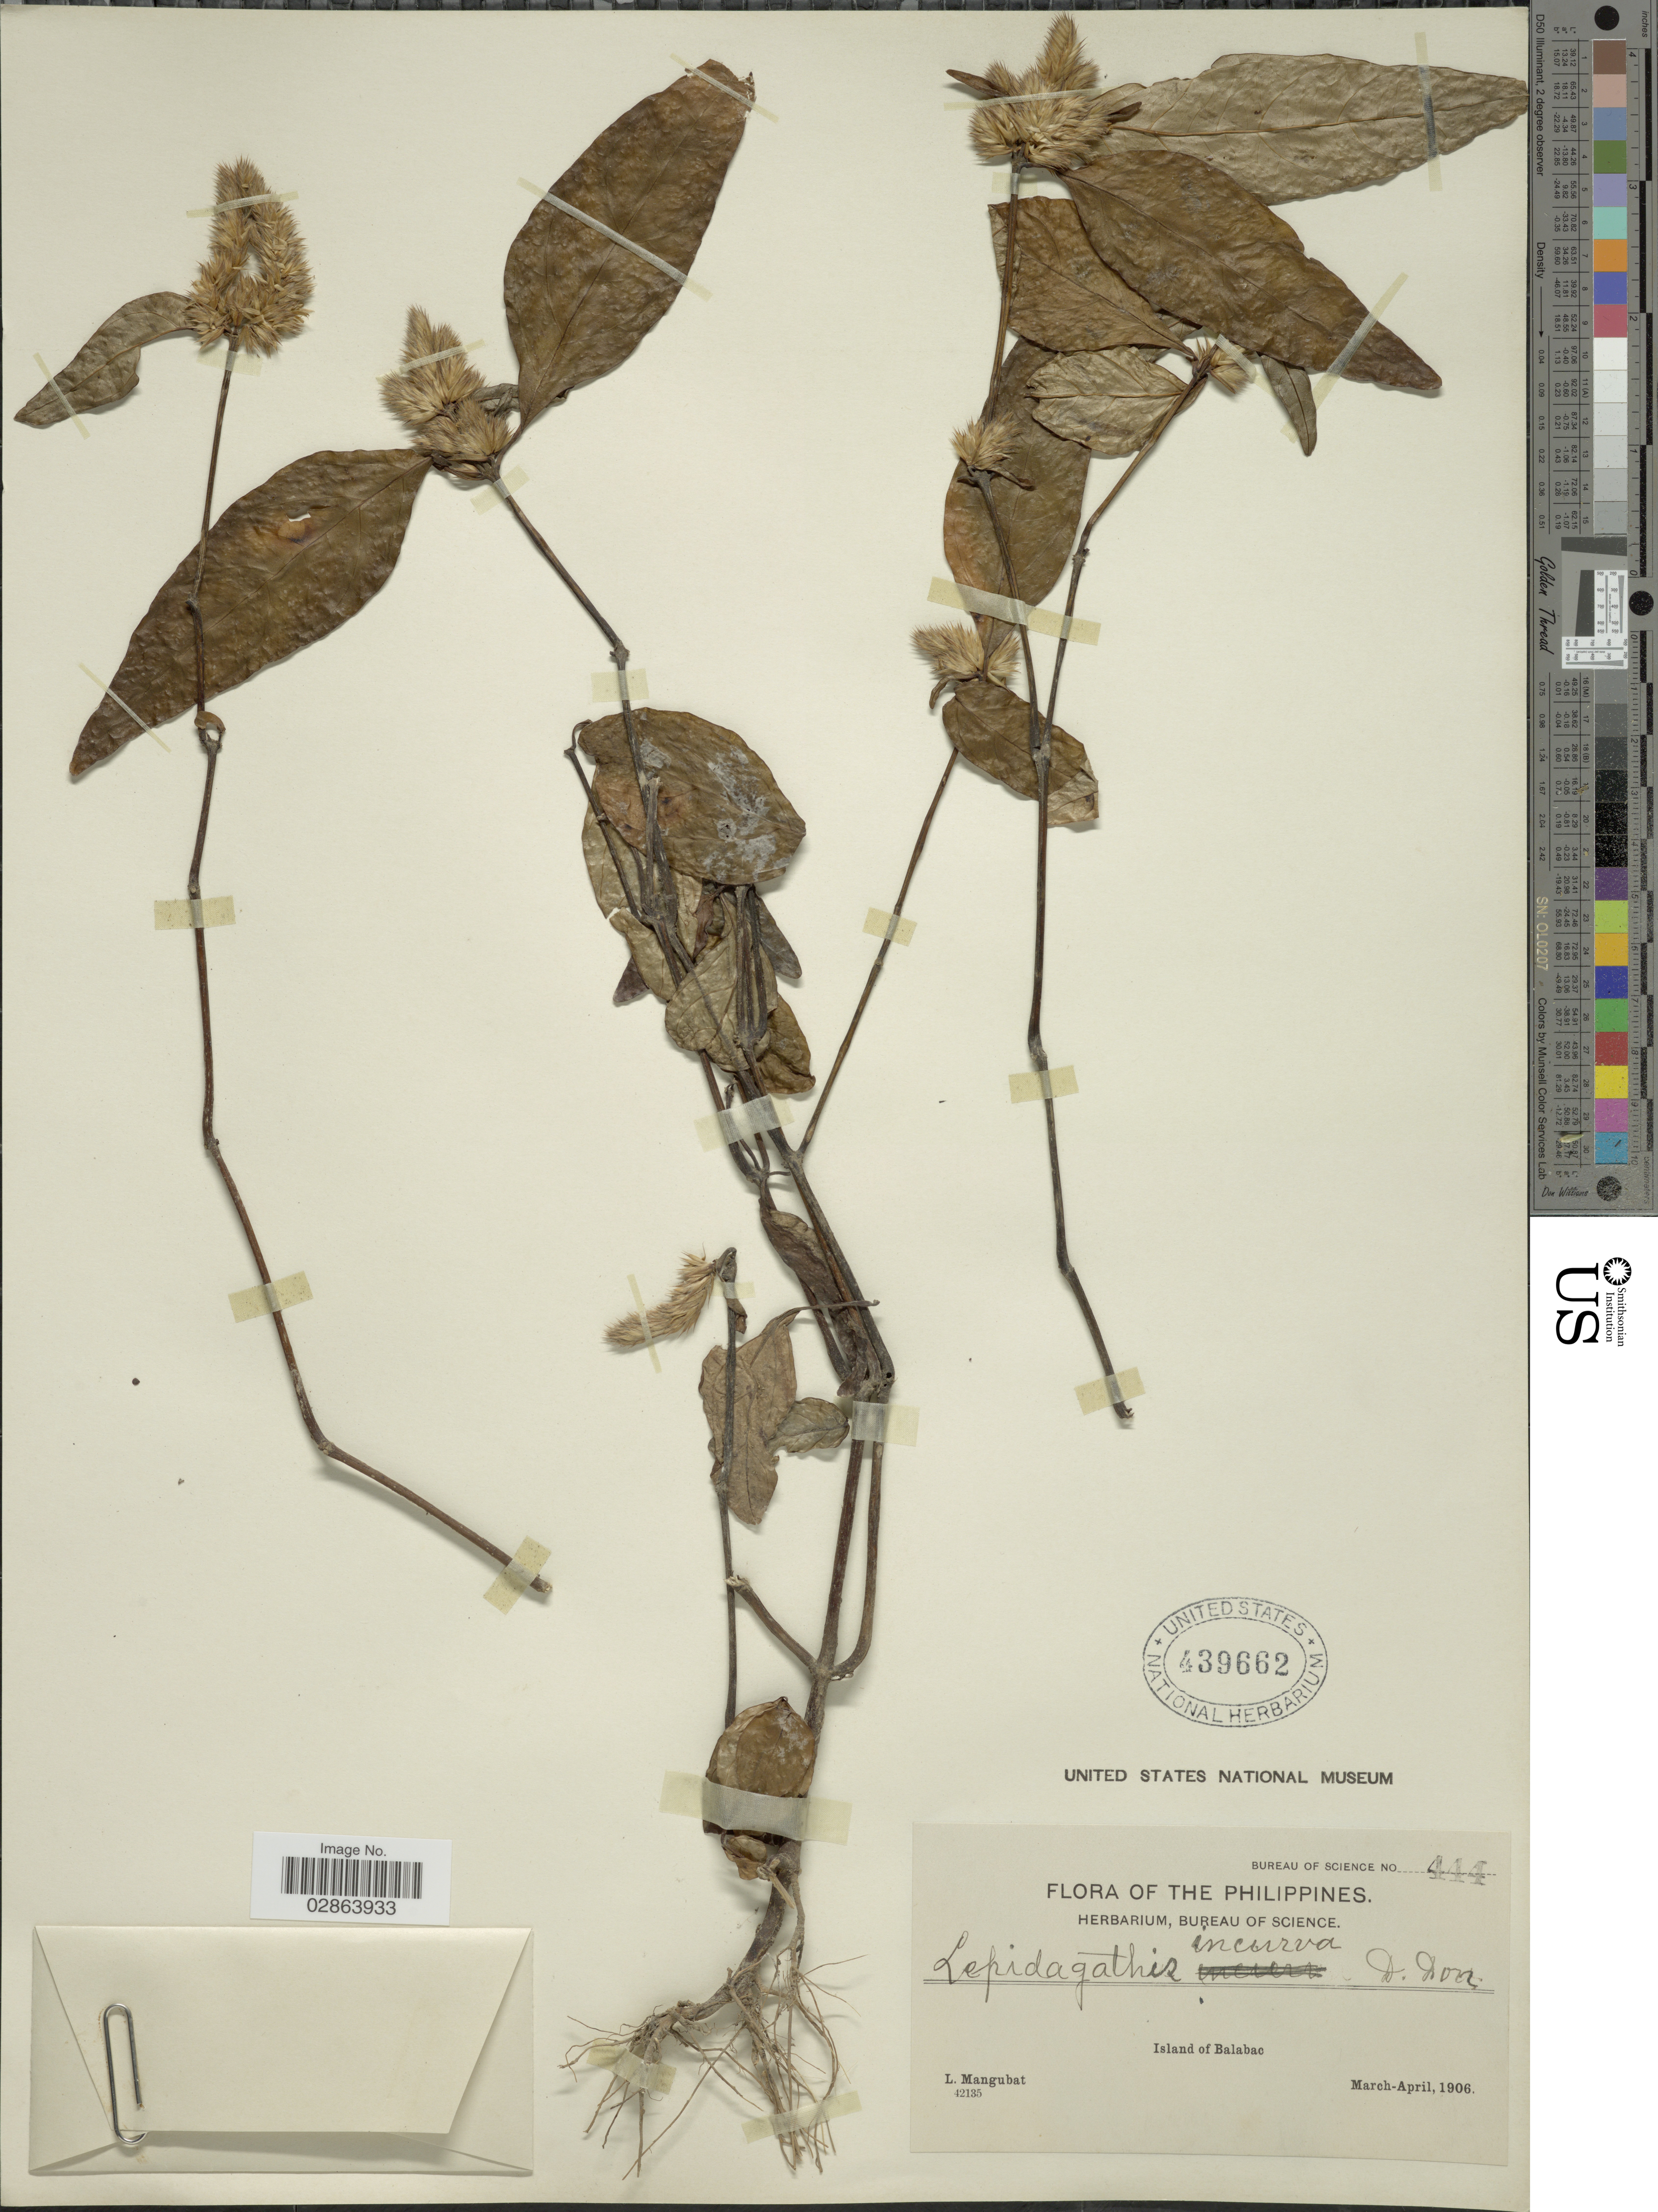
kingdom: Plantae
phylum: Tracheophyta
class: Magnoliopsida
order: Lamiales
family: Acanthaceae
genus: Lepidagathis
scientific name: Lepidagathis incurva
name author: Buch.-Ham. ex D. Don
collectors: L. Mangubat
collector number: Bureau of Science 444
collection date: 1906-03/1906-04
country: Philippines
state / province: Mimaropa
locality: Island of Balabac.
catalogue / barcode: US 439662